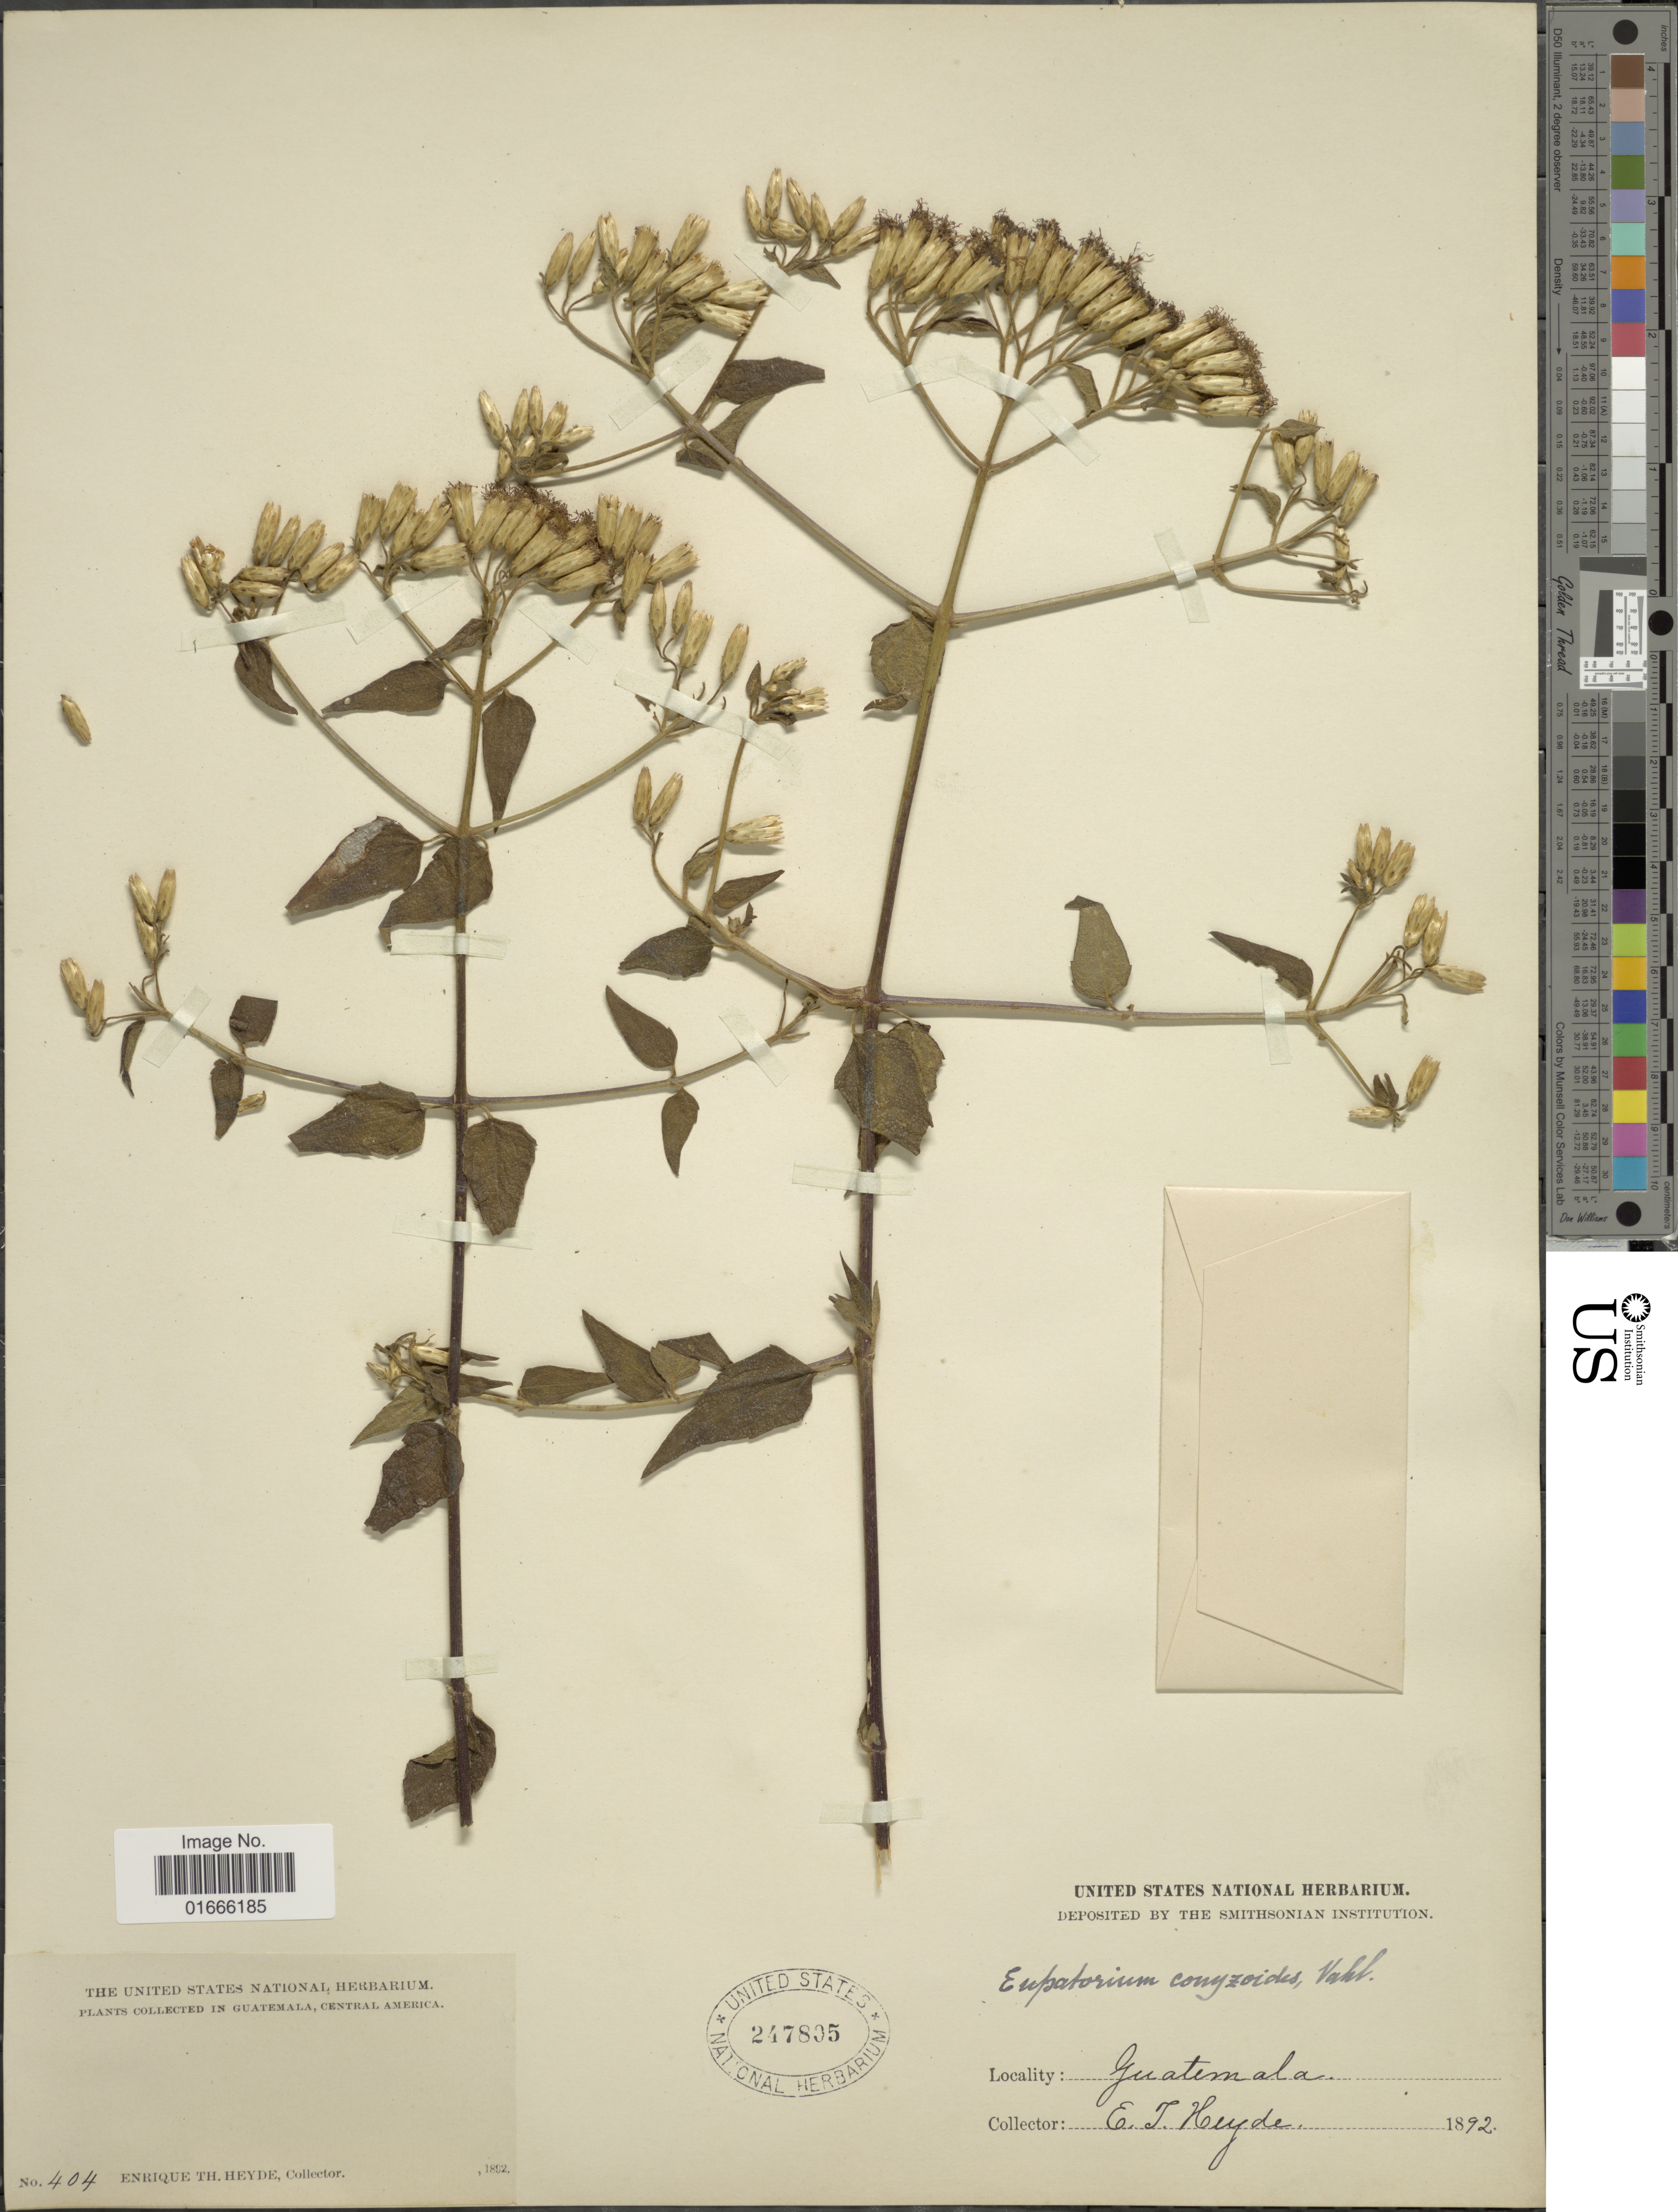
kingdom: Plantae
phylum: Tracheophyta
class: Magnoliopsida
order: Asterales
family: Asteraceae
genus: Chromolaena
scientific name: Chromolaena odorata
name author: (L.) R.M. King & H. Rob.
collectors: E. T. Heyde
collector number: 404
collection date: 1892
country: Guatemala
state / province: Guatemala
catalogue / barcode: US 247895